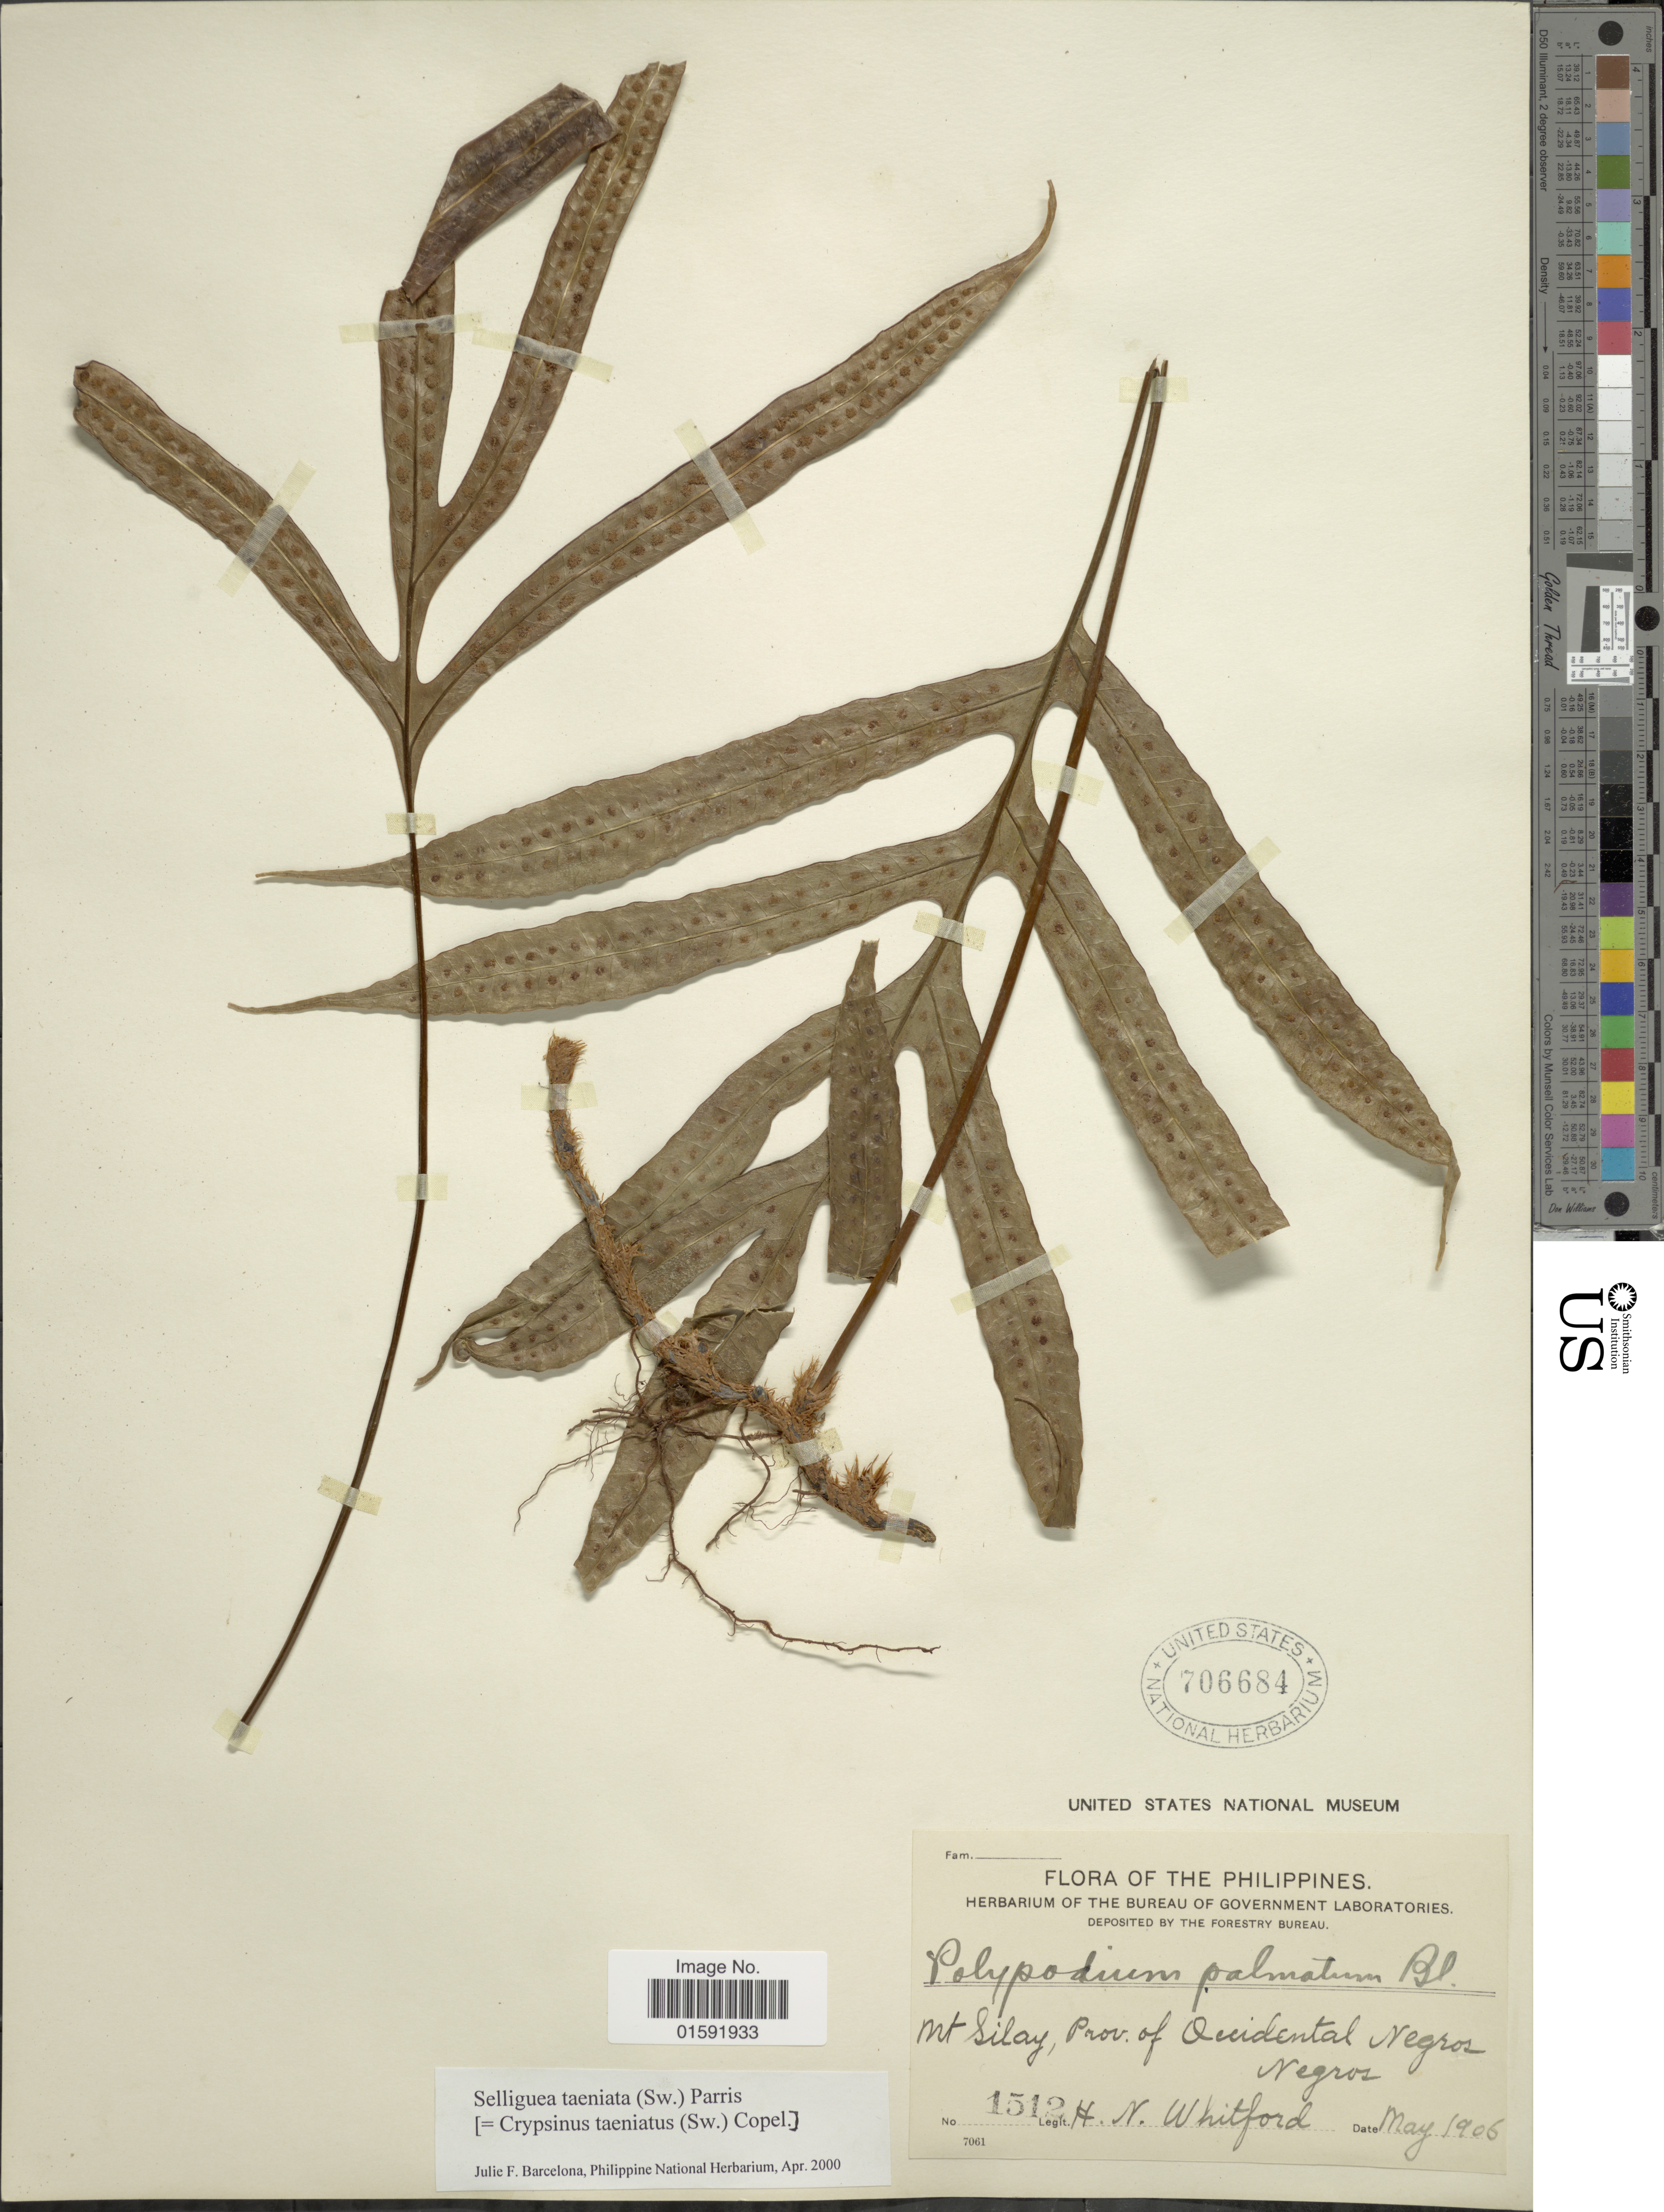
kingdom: Plantae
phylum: Tracheophyta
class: Polypodiopsida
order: Polypodiales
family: Polypodiaceae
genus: Selliguea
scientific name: Selliguea taeniata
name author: Parris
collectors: H. N. Whitford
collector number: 1512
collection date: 1906-05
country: Philippines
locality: Mt. Silay, Prov of Occidental Negros, Negros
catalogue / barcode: US 706684